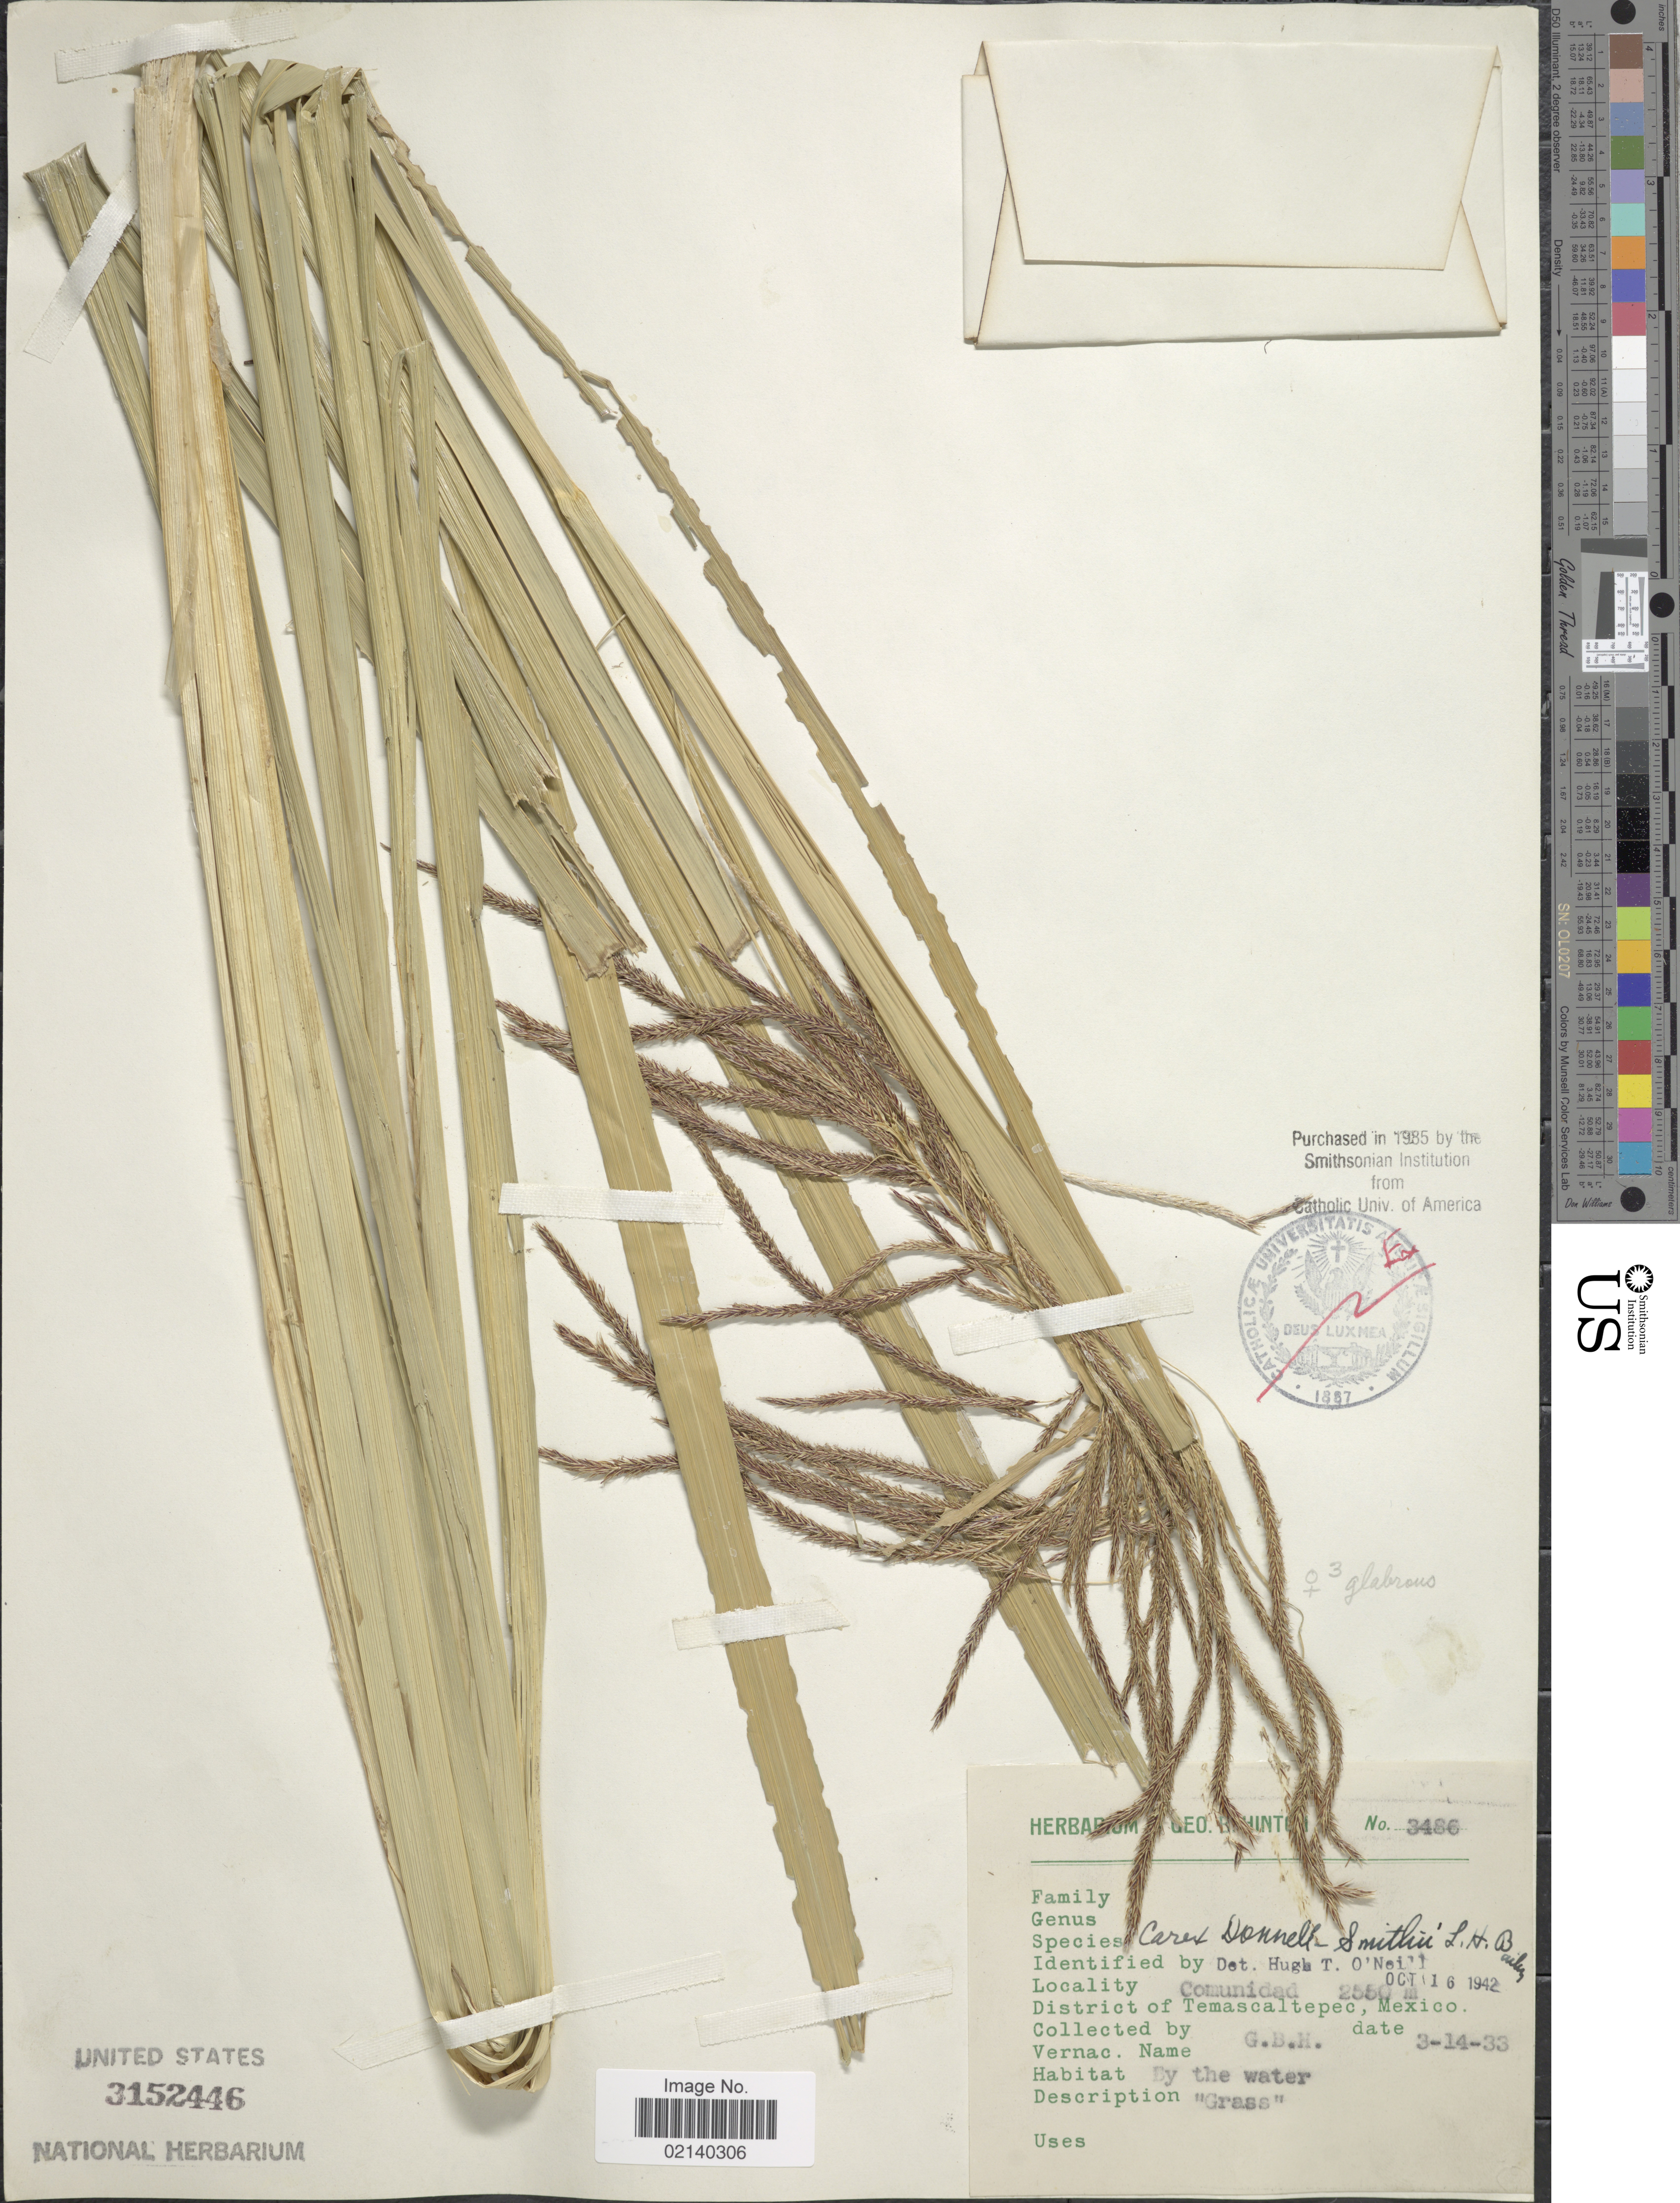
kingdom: Plantae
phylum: Tracheophyta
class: Liliopsida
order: Poales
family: Cyperaceae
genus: Carex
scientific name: Carex donnell-smithii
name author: L.H. Bailey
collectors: G. B. Hinton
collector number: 3466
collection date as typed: Transcribed d/m/y: 14/3/33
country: Mexico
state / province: México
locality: Comunidad, District of Temascaltepec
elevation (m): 2550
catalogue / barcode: US 3152446